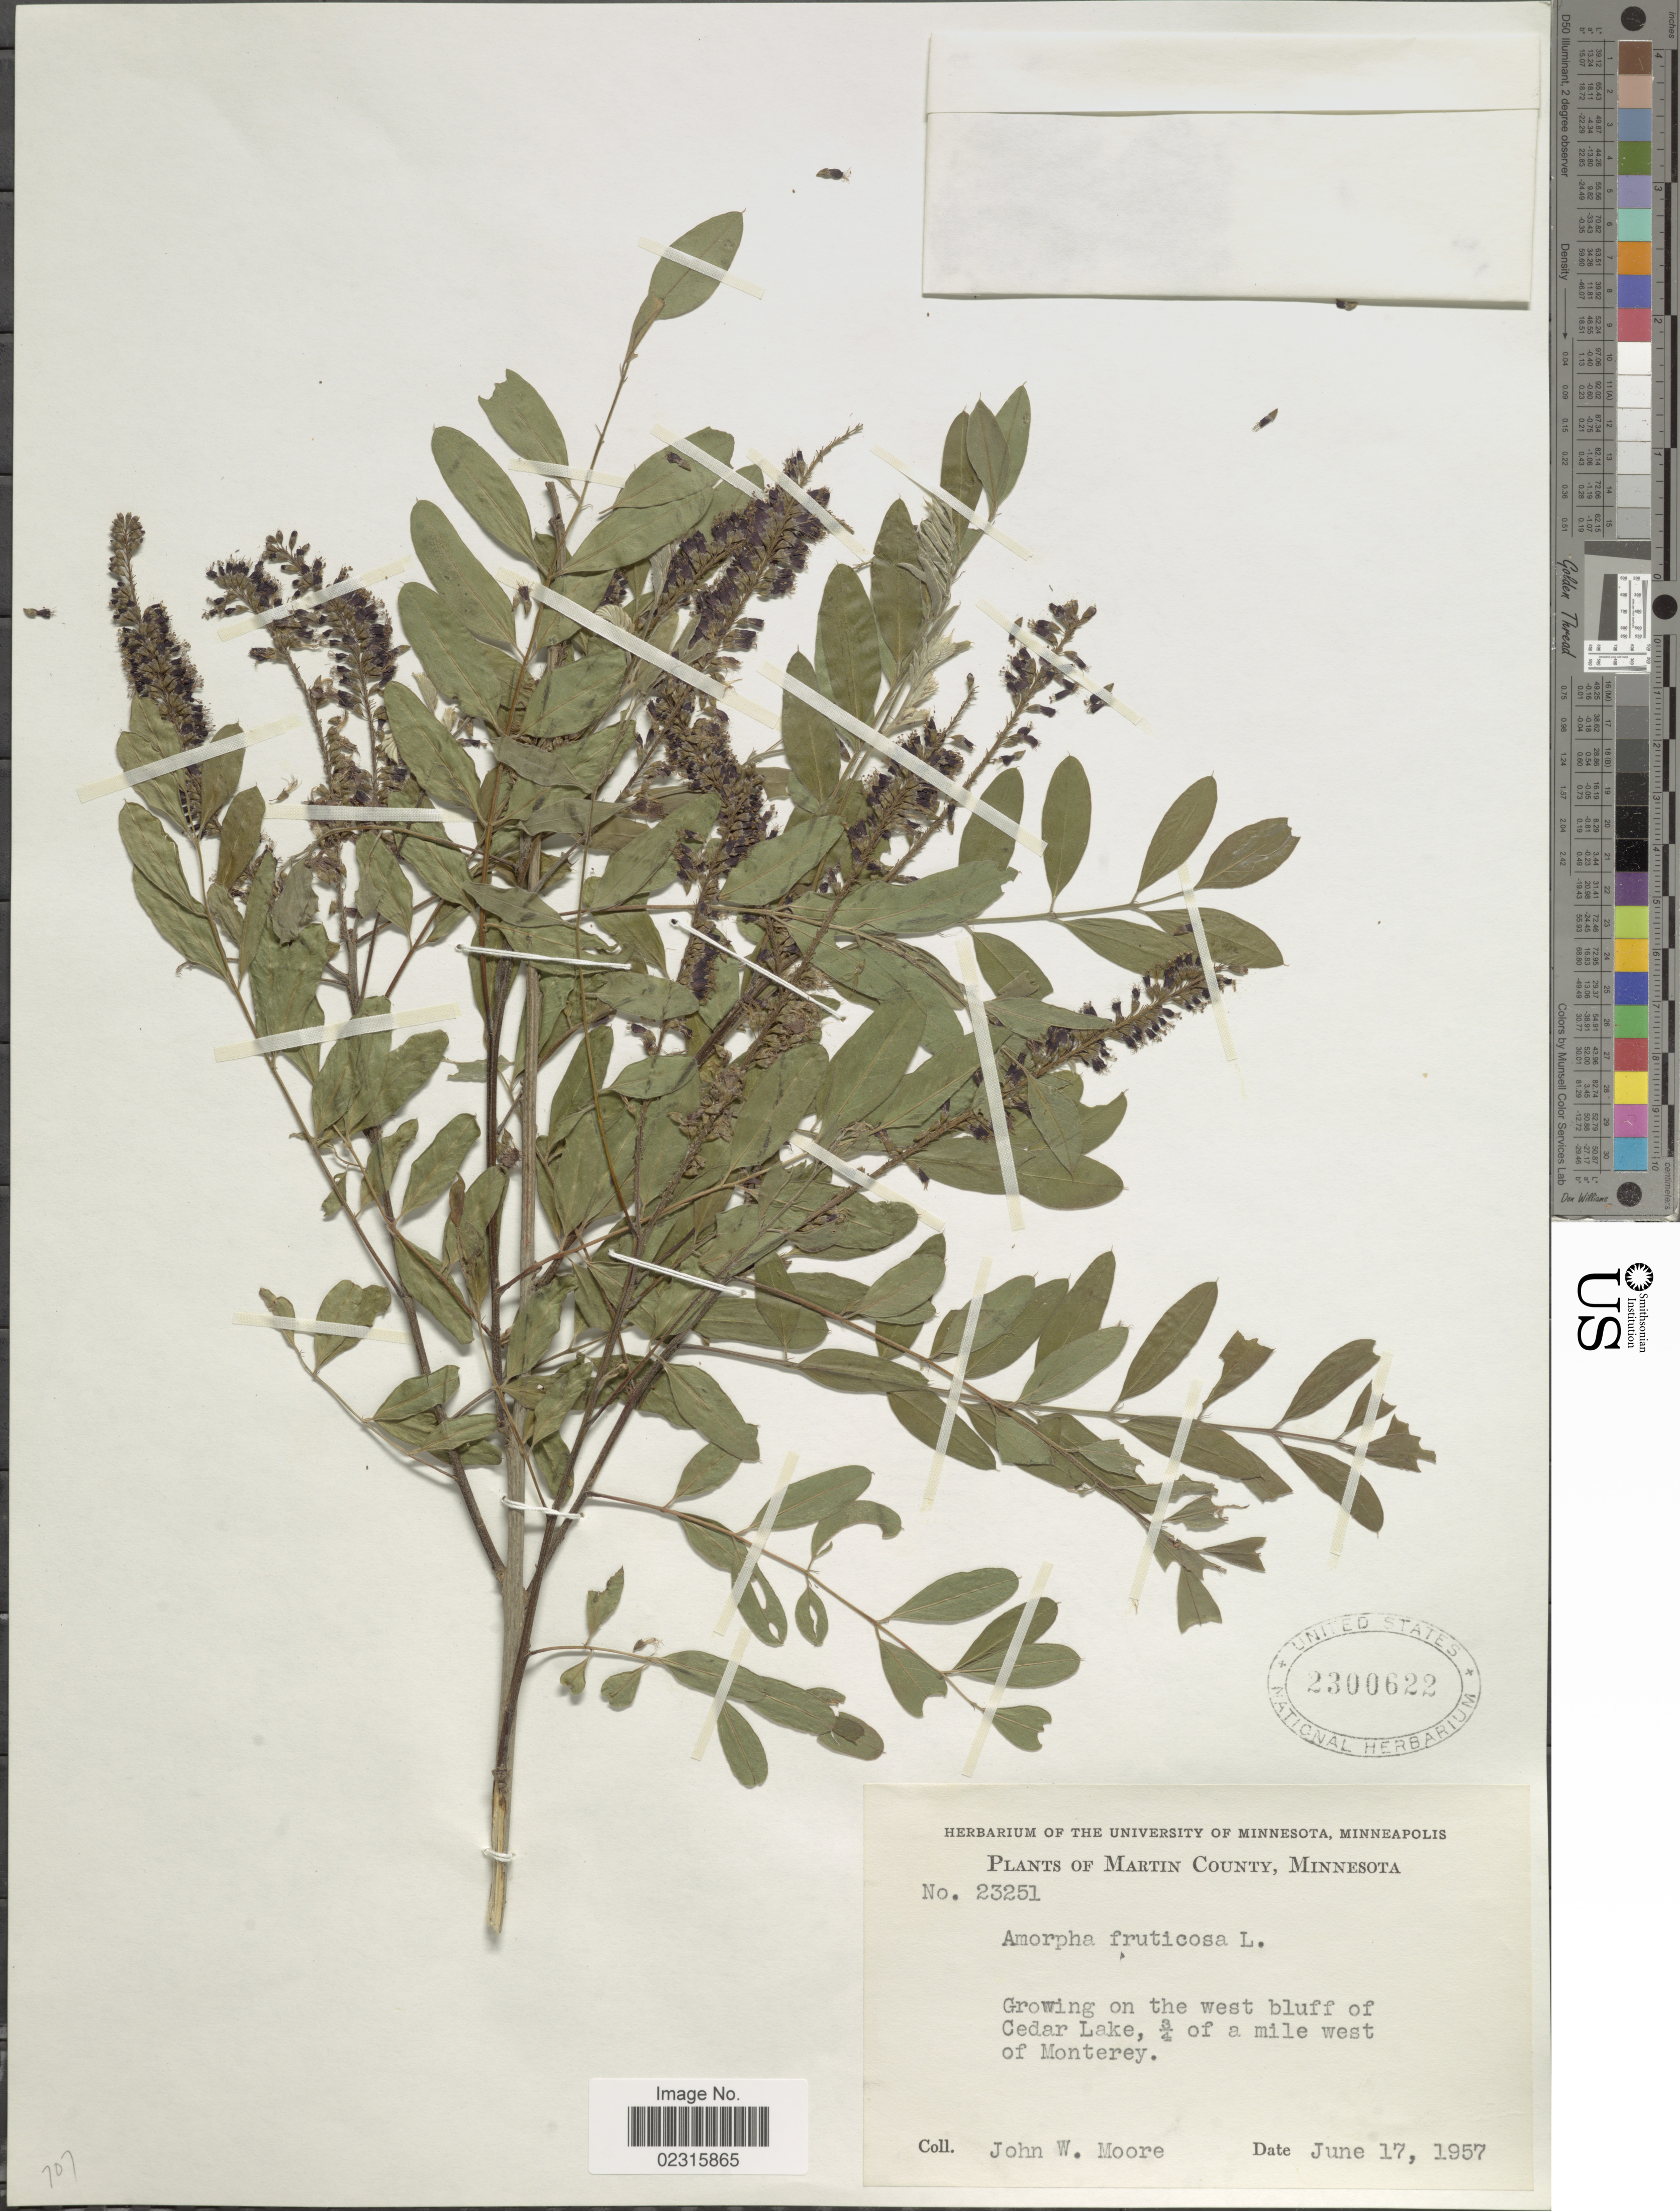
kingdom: Plantae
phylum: Tracheophyta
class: Magnoliopsida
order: Fabales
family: Fabaceae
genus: Amorpha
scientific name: Amorpha fruticosa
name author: L.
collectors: J. Moore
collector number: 23251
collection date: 1957-06-17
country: United States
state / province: Minnesota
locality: Martin County, Growing on the west bluff of Cedar Lake, ¾ of a mile west of Monterey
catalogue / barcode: US 2300622